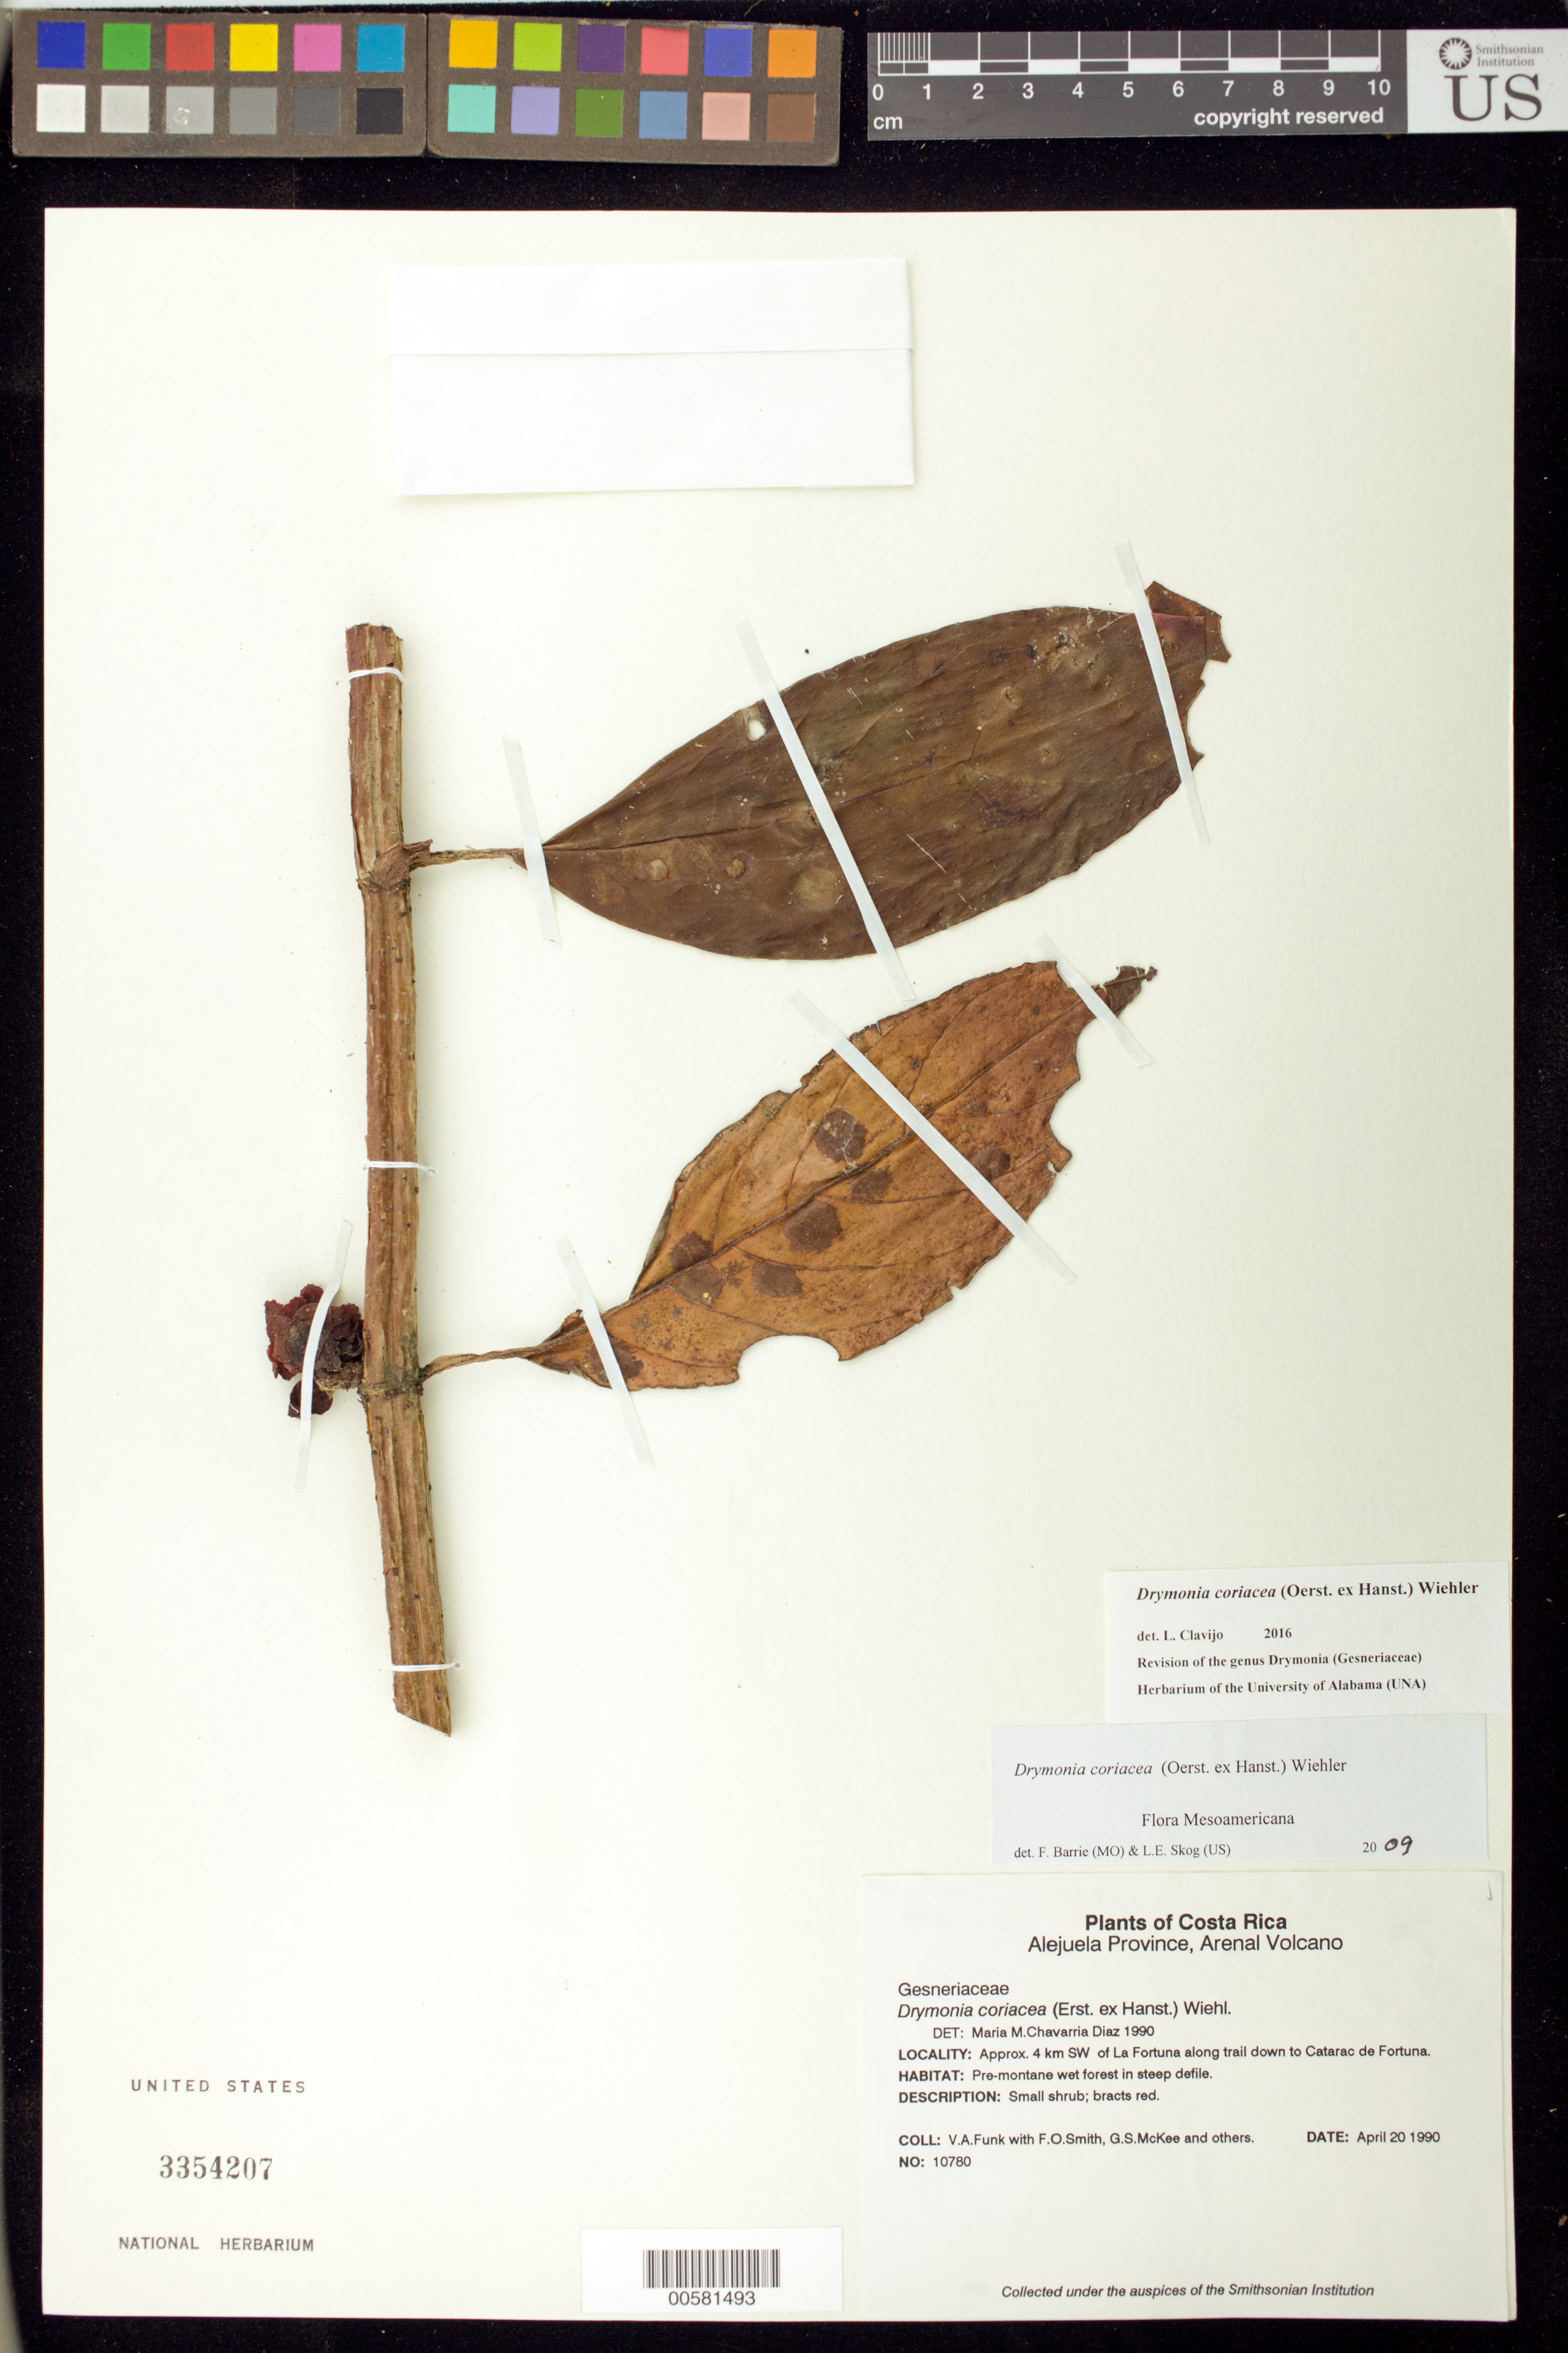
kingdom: Plantae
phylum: Tracheophyta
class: Magnoliopsida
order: Lamiales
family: Gesneriaceae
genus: Drymonia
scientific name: Drymonia coriacea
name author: (Oerst. ex Hanst.) Wiehler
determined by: Skog, Laurence E.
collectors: V. Funk, F. Smith, G. S. McKee & et al.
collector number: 10780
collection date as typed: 20 Apr 1990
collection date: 1990-04-20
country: Costa Rica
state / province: Alajuela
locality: Arenal Volcano; approx. 4 km SW of La Fortuna along trail down to Catarac de Fortuna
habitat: Pre-montane wet forest in steep defile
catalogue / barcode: US 3354207